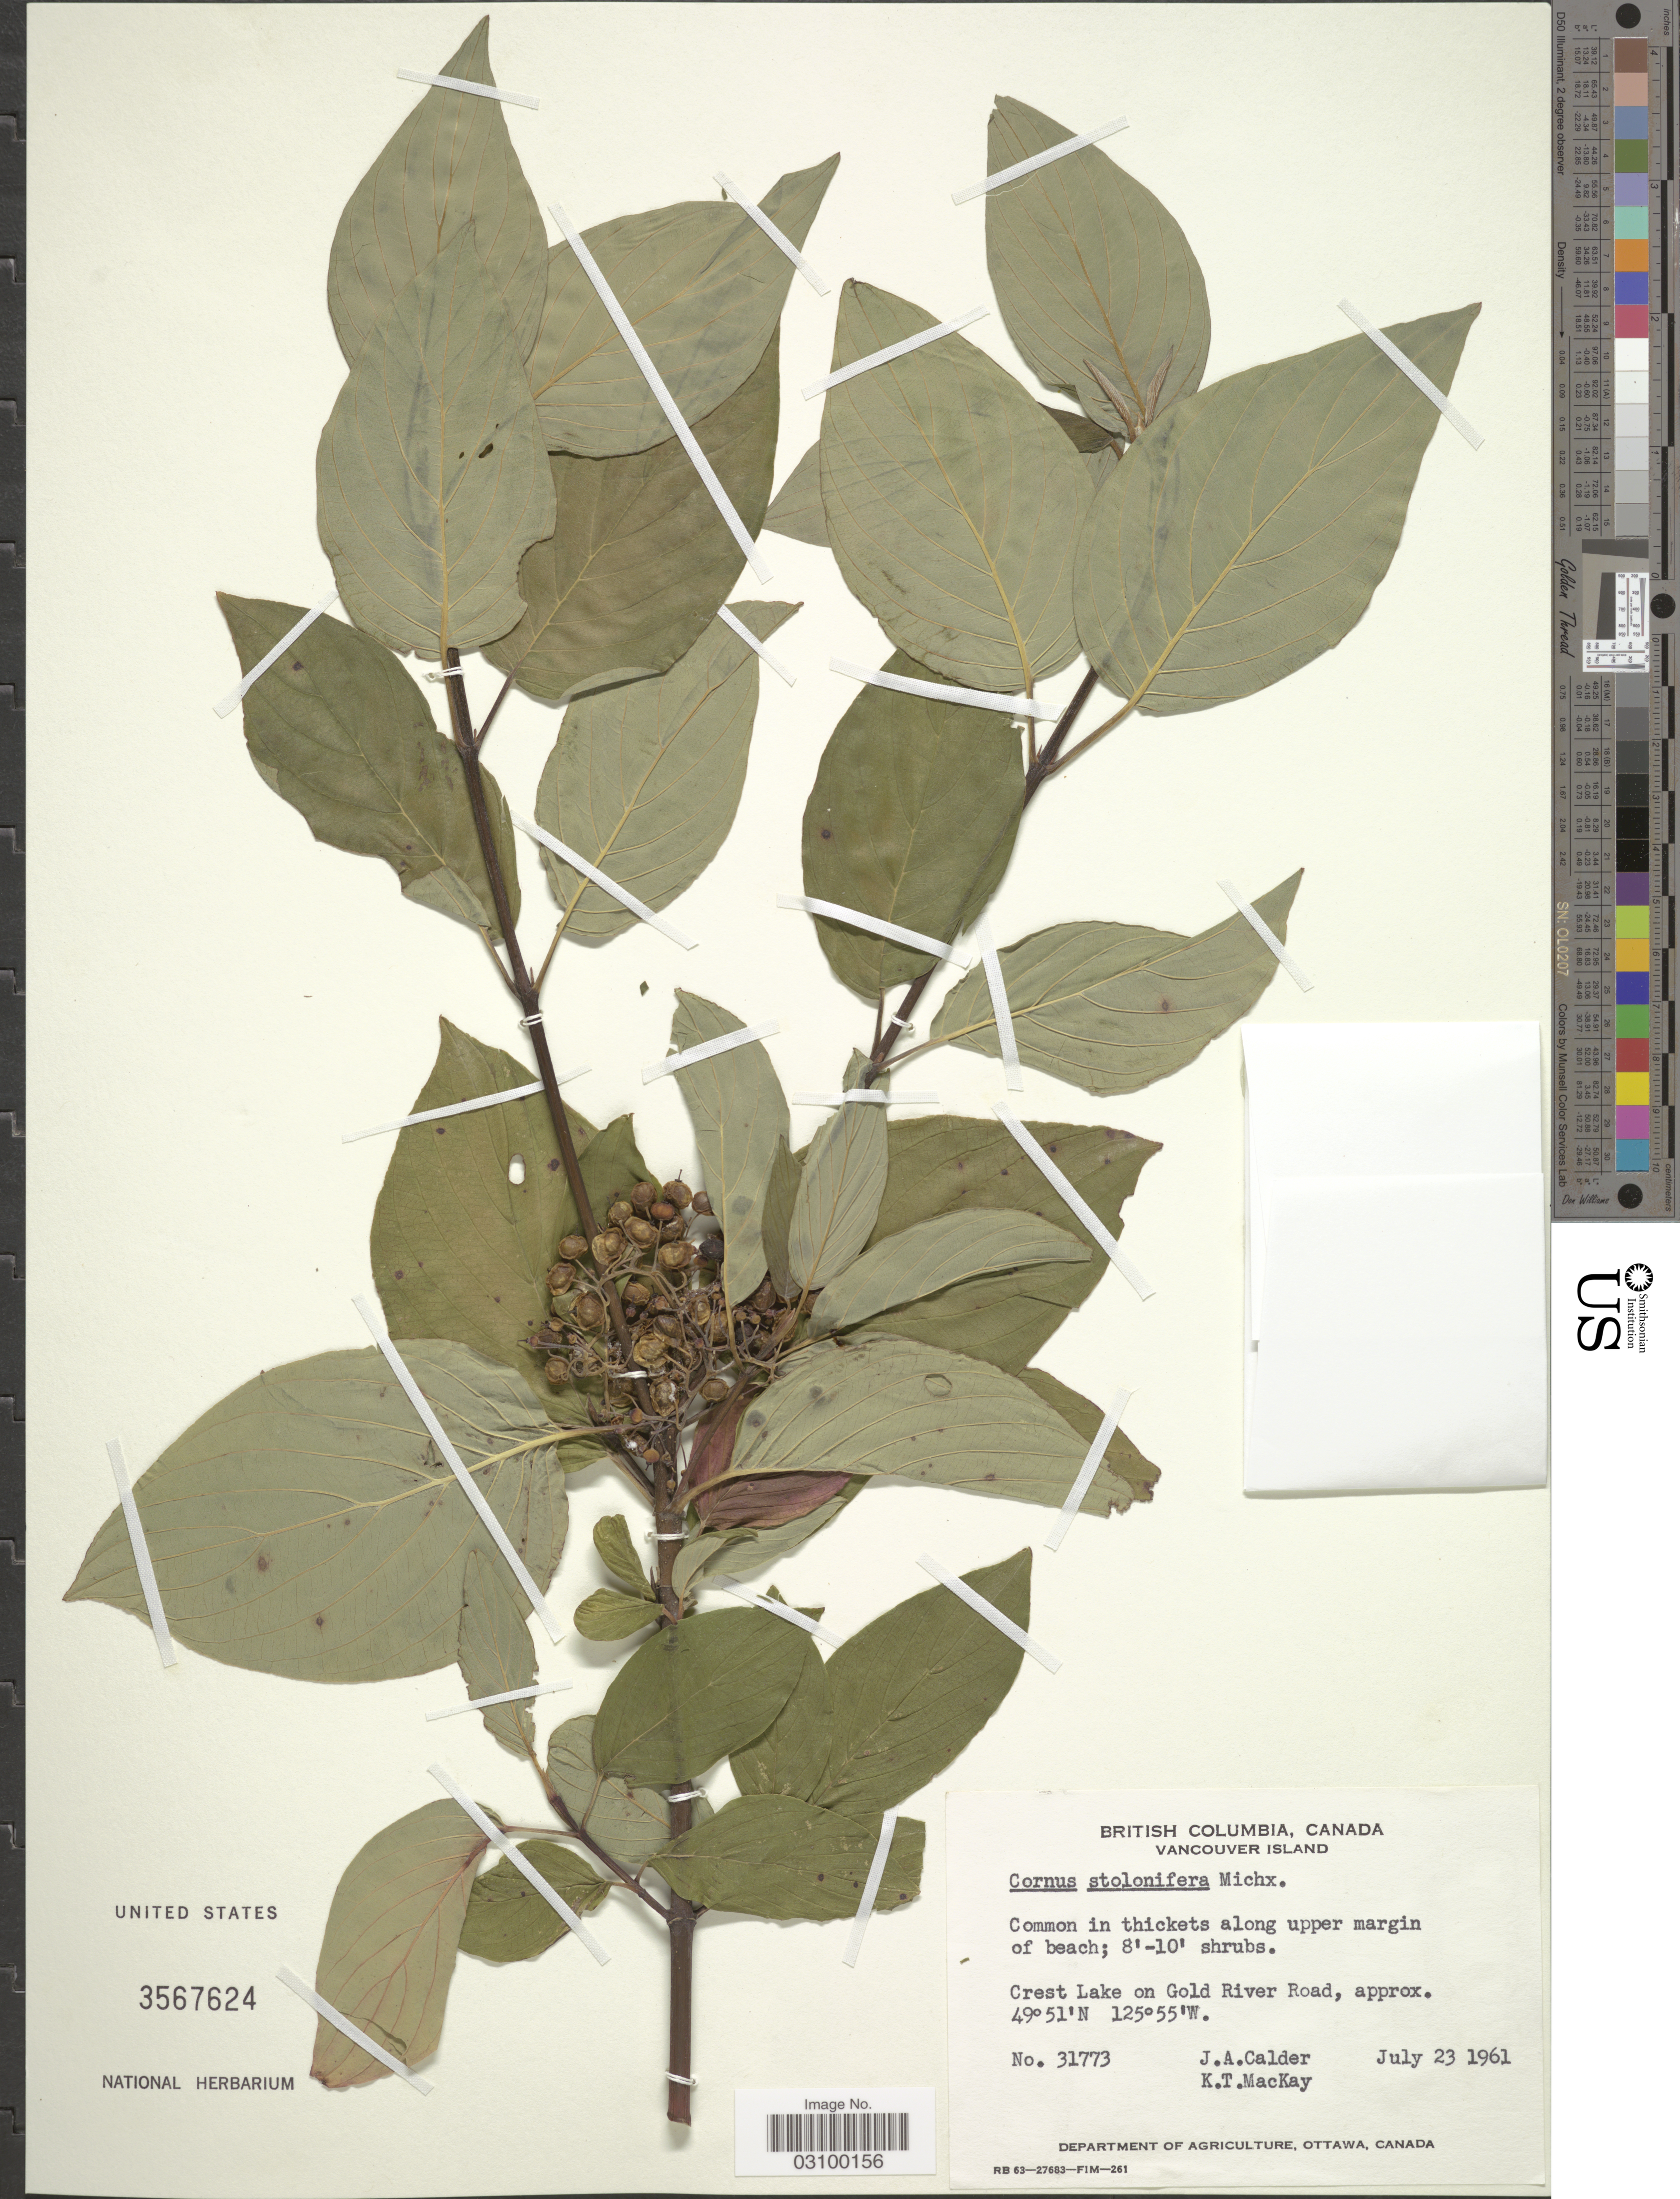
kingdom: Plantae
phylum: Tracheophyta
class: Magnoliopsida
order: Cornales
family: Cornaceae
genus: Cornus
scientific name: Cornus sericea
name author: L.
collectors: J. A. Calder & K. T. Mackay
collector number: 31773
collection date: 1961-07-23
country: Canada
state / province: British Columbia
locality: Vancouver Island. Crest Lake on Gold River Road.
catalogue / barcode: US 3567624